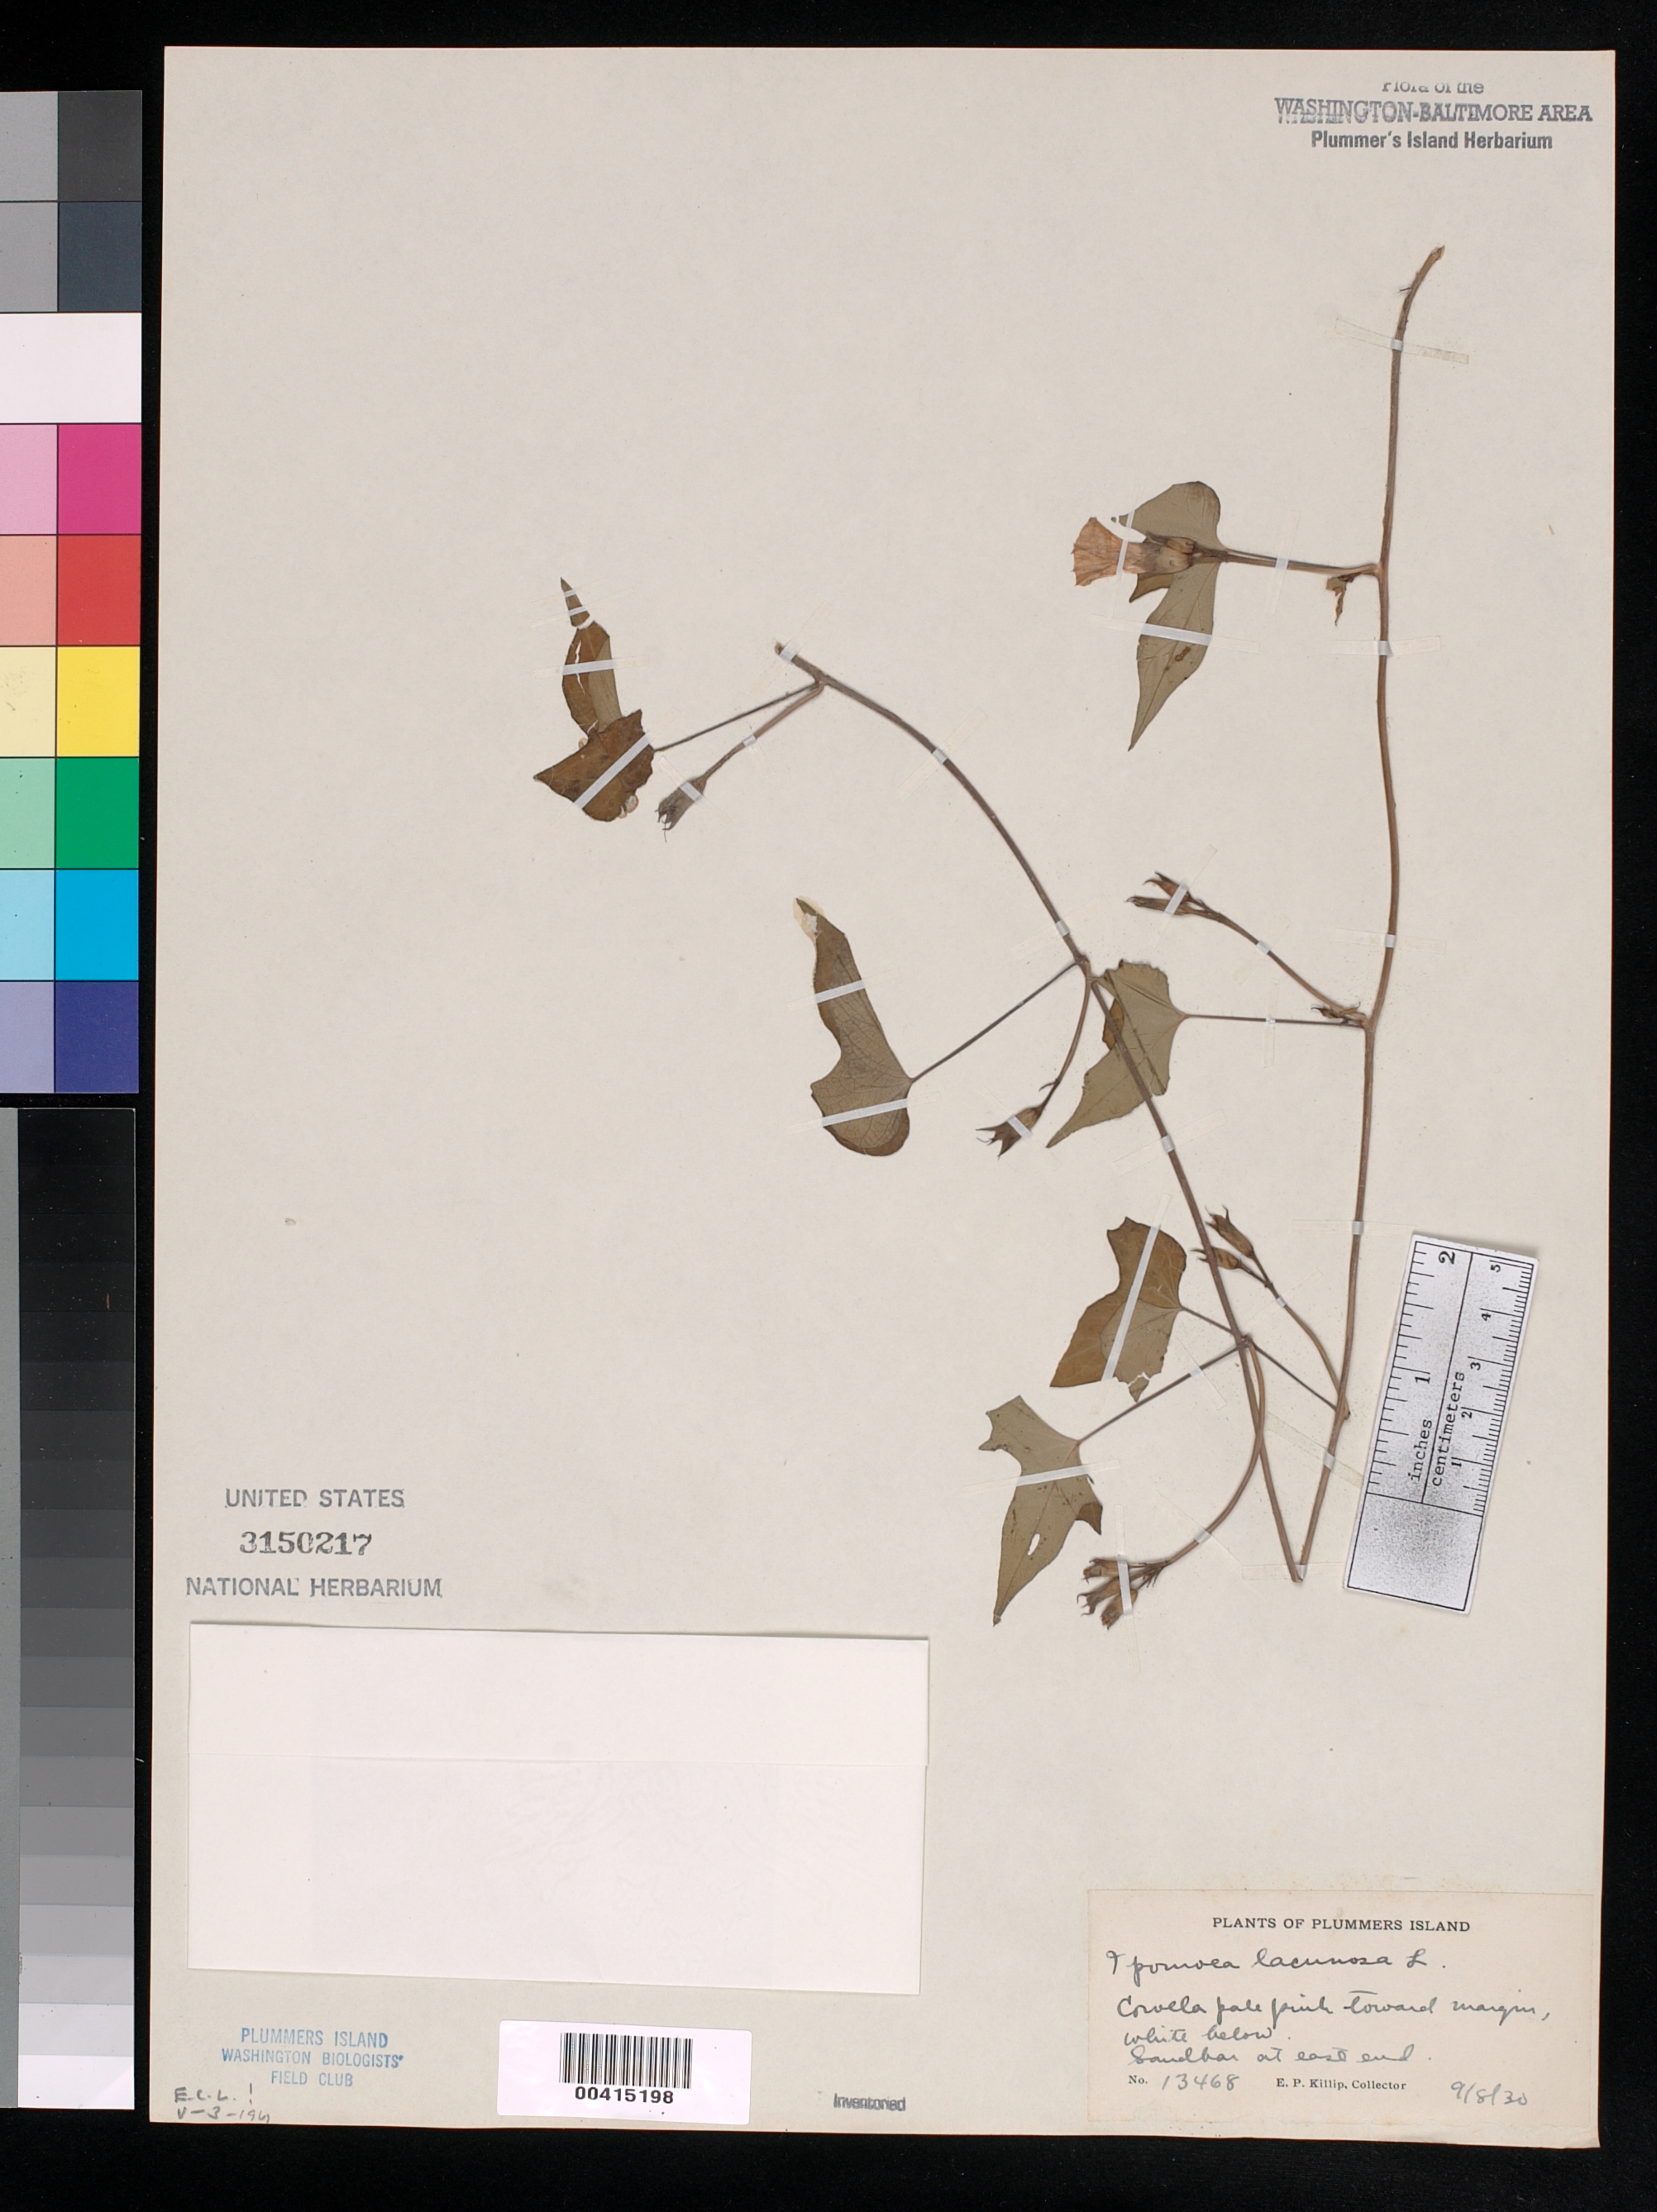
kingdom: Plantae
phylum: Tracheophyta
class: Magnoliopsida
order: Solanales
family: Convolvulaceae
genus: Ipomoea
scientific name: Ipomoea lacunosa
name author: L.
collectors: E. P. Killip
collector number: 13468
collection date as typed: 08 Sep 1930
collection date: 1930-09-08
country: United States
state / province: Maryland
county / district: Montgomery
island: Plummers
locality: Plummer's Island; sandbar at east end C. & O. Canal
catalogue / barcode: US 3150217